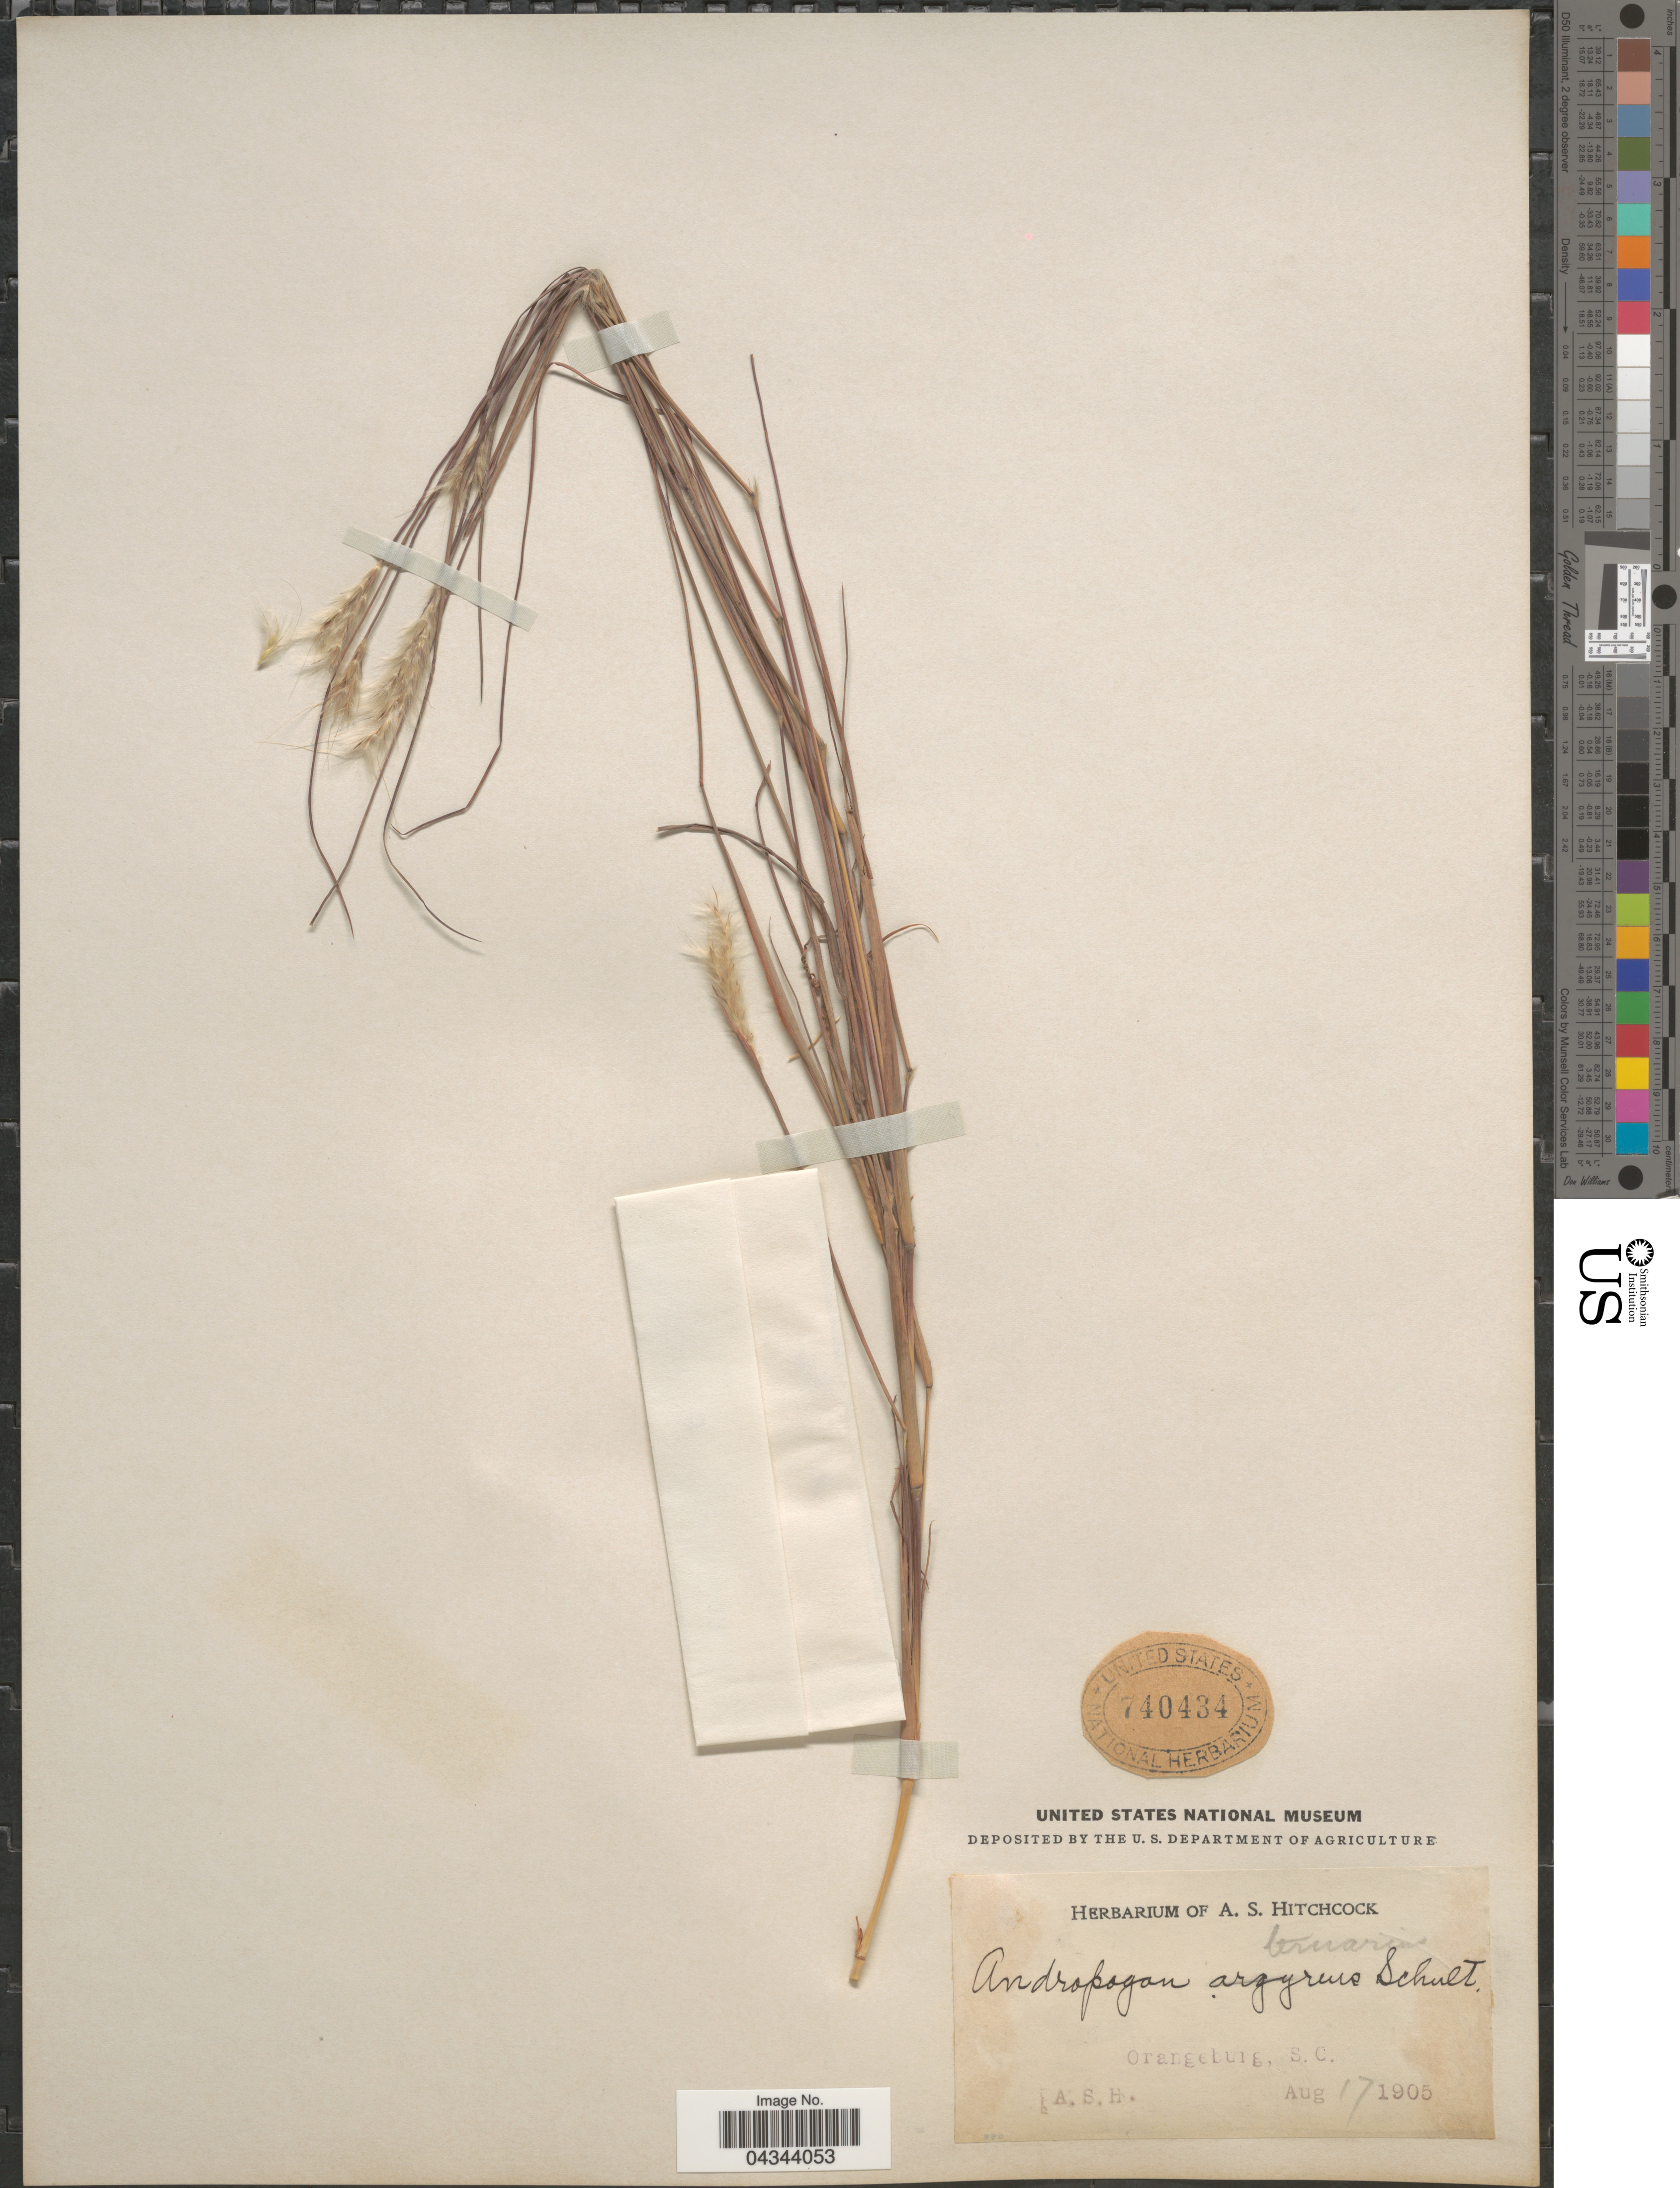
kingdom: Plantae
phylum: Tracheophyta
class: Liliopsida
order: Poales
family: Poaceae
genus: Andropogon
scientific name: Andropogon ternarius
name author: Michx.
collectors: A. S. Hitchcock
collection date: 1905-08-17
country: United States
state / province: South Carolina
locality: Orangeburg.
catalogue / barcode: US 740434